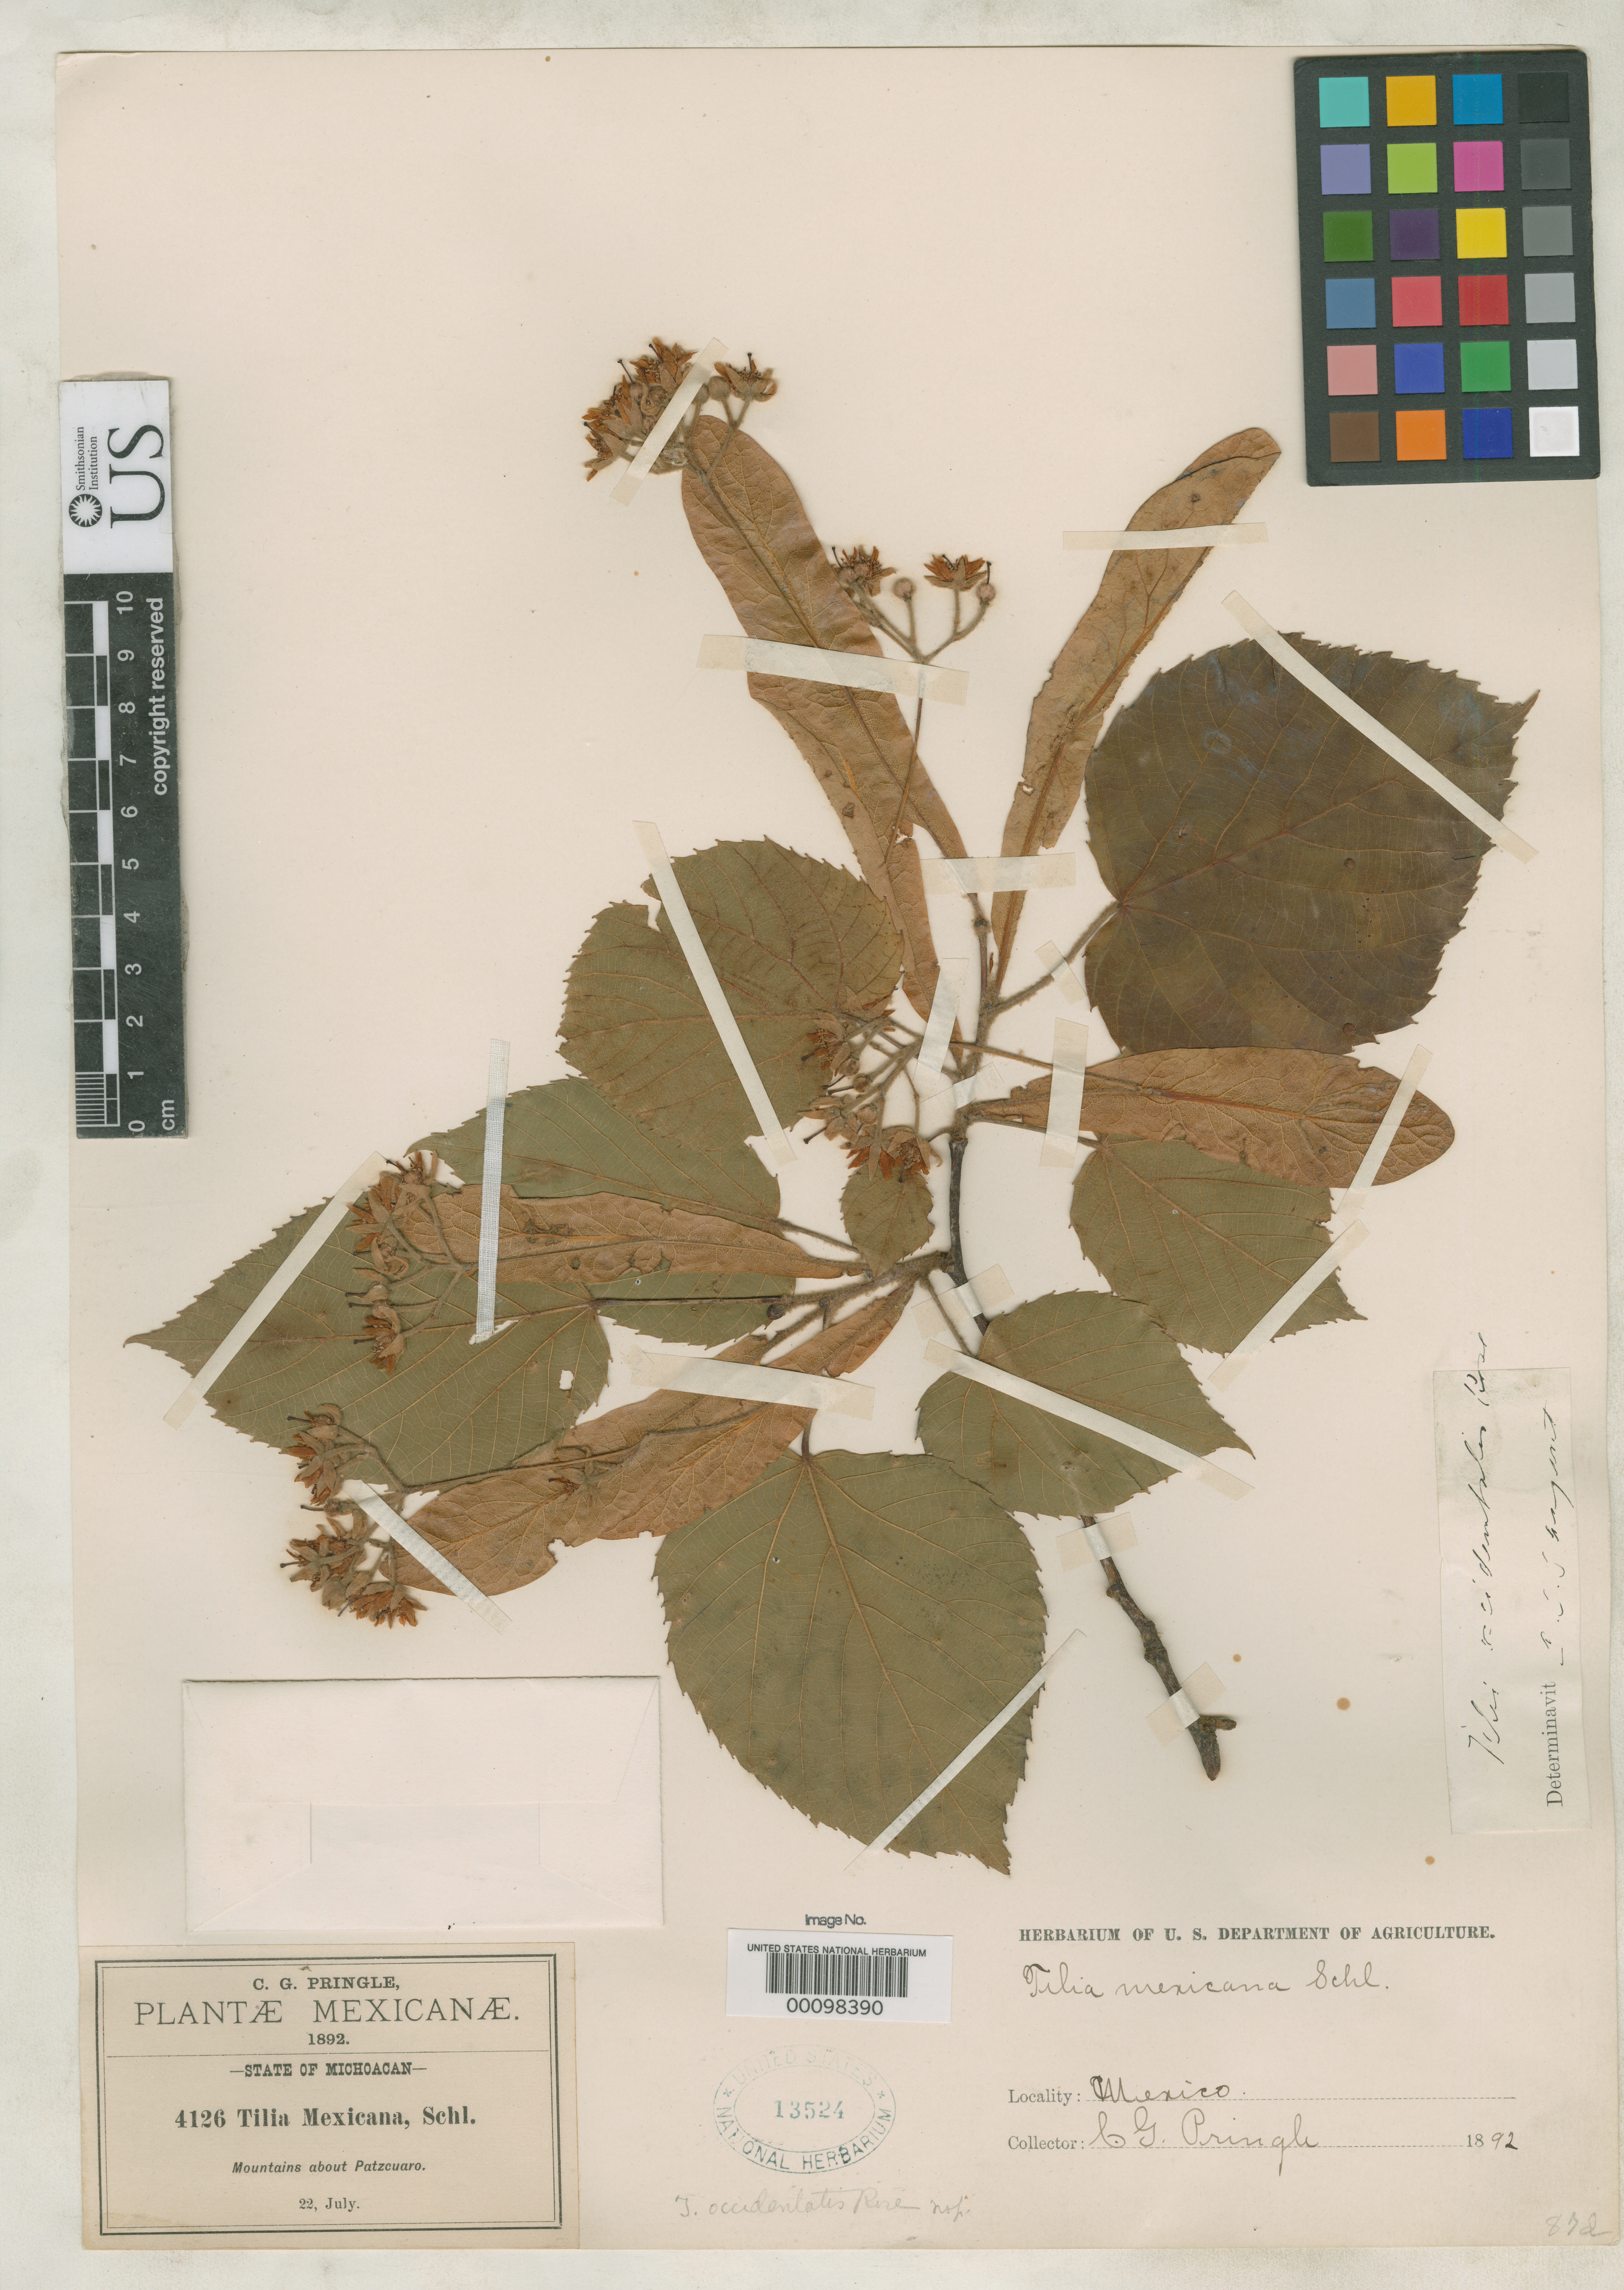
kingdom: Plantae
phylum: Tracheophyta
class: Magnoliopsida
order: Malvales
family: Malvaceae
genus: Tilia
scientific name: Tilia occidentalis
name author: Rose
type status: Holotype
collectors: C. G. Pringle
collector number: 4126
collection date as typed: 22 Jul 1892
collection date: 1892-07-22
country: Mexico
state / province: Michoacán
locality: "in mountains about Patzcuaro".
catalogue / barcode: US 13524